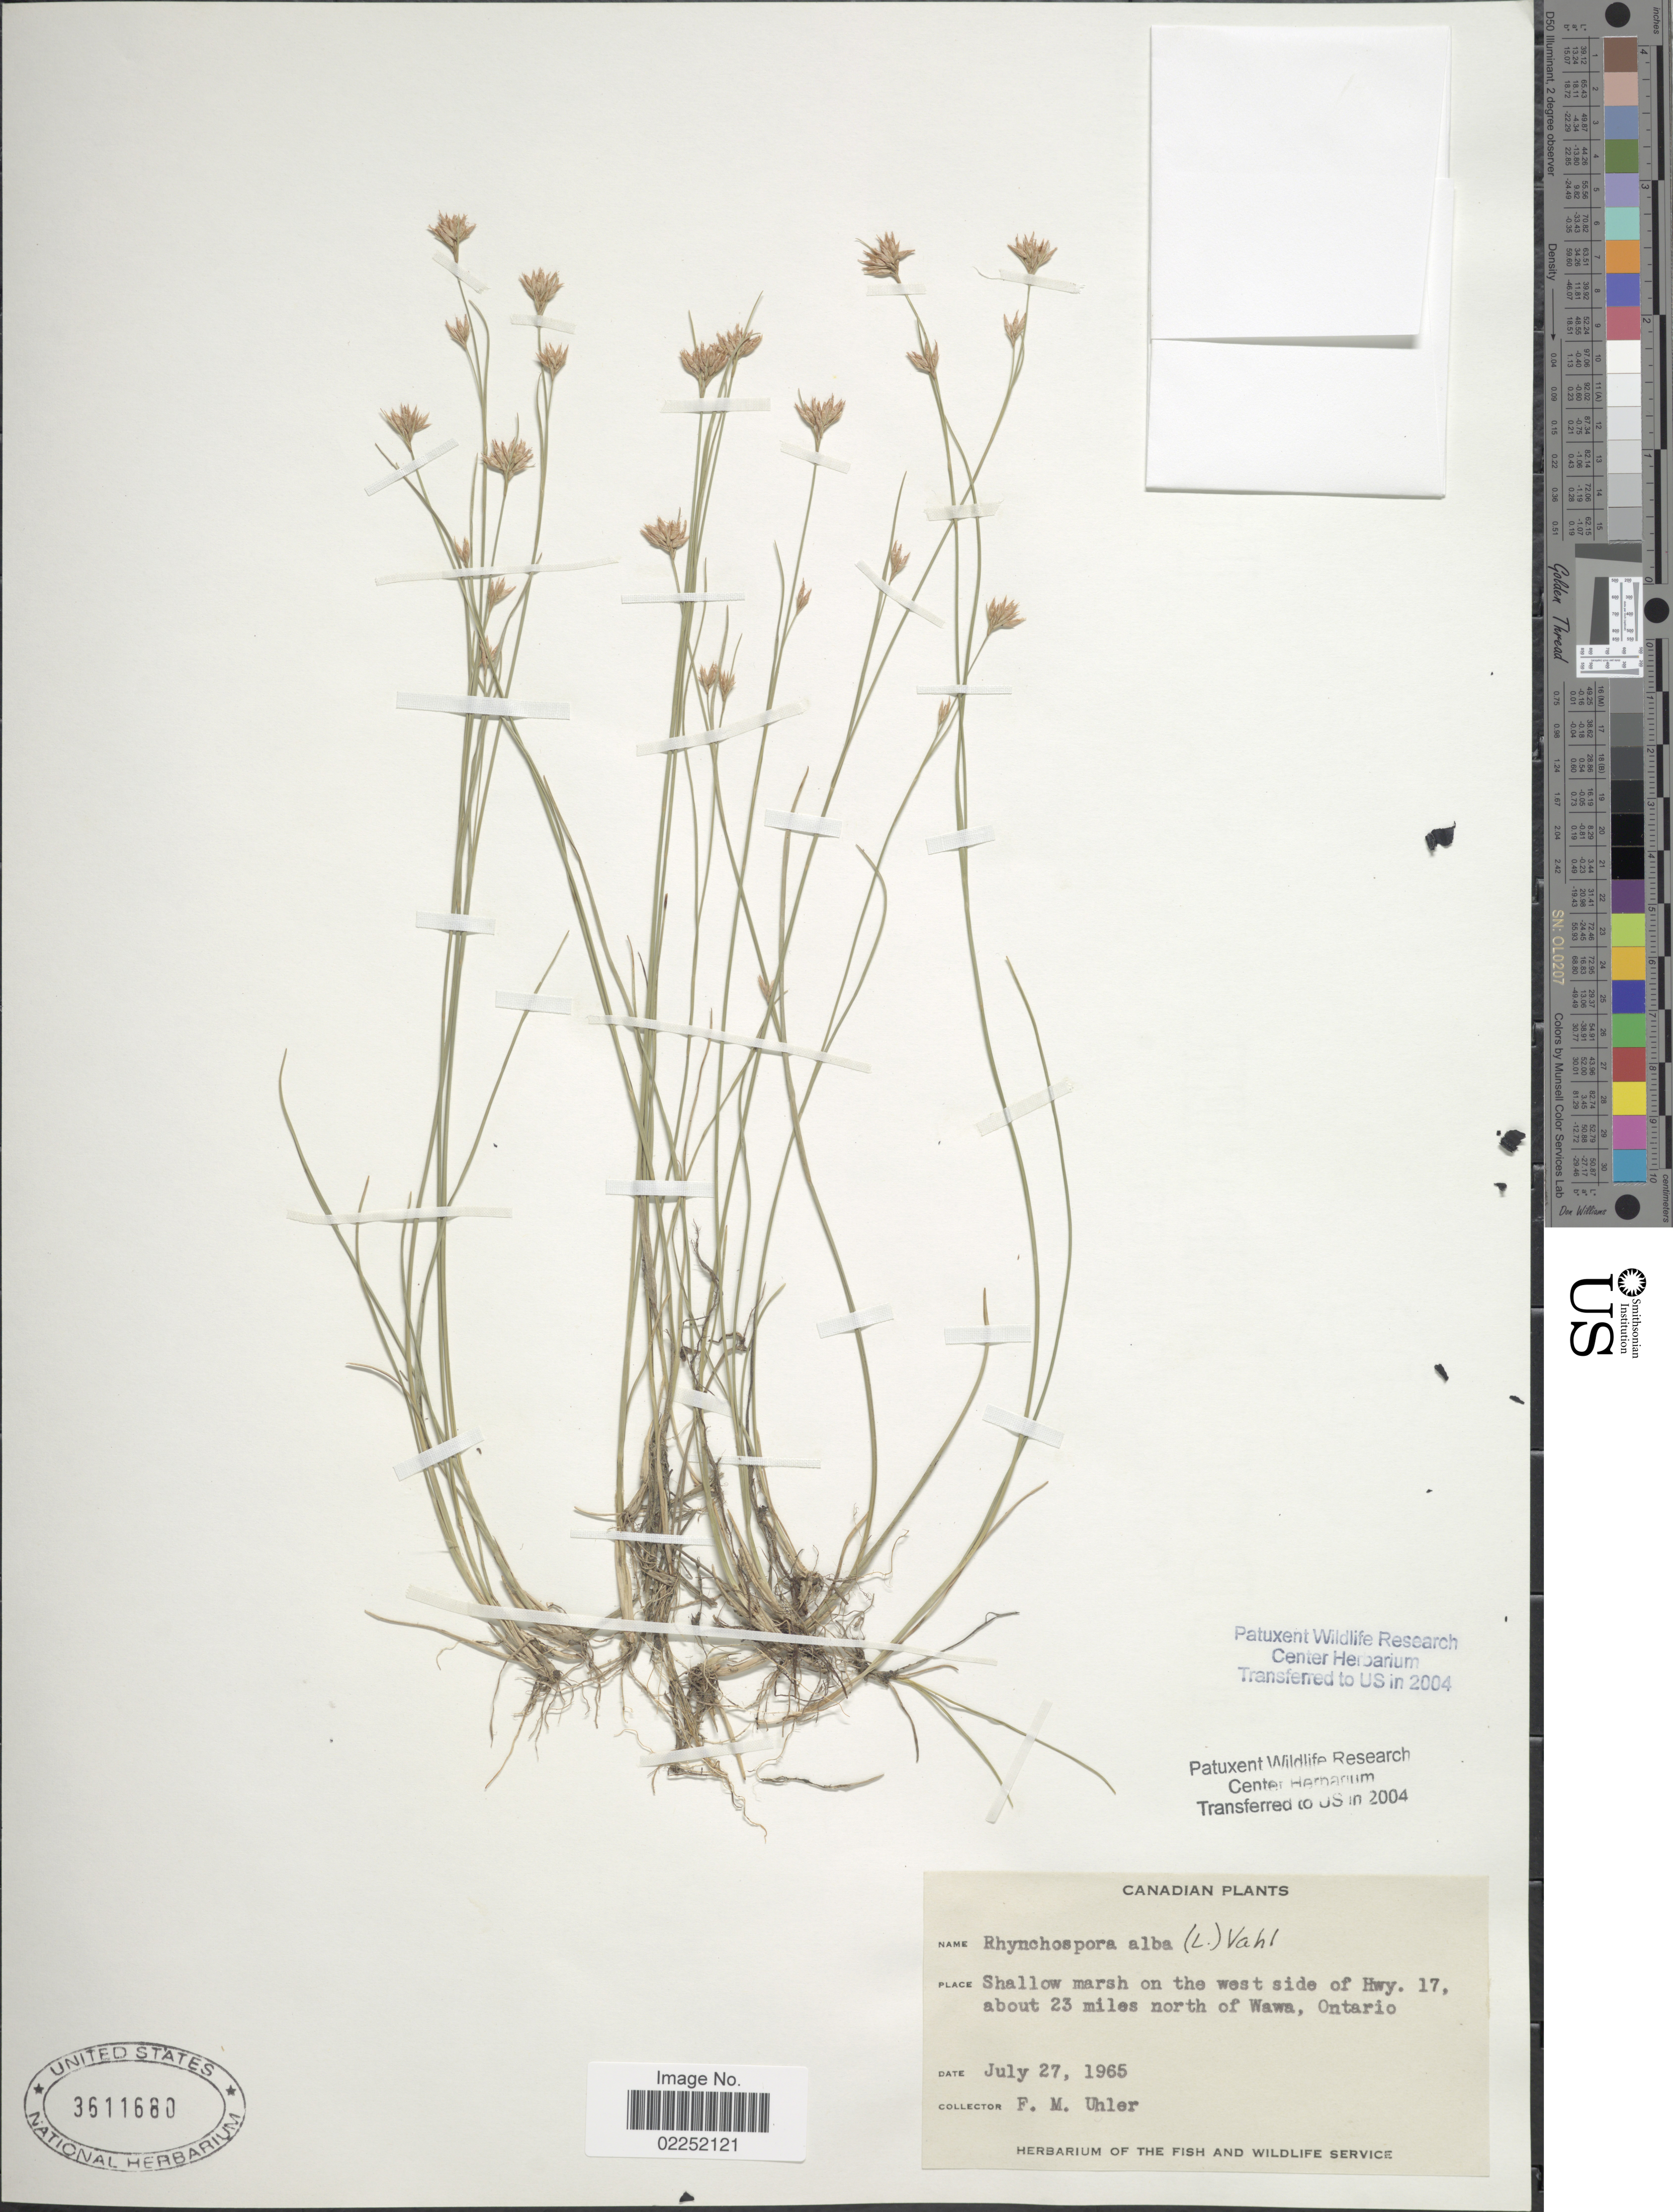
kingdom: Plantae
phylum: Tracheophyta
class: Liliopsida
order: Poales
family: Cyperaceae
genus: Rhynchospora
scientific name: Rhynchospora alba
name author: (L.) Vahl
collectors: F. M. Uhler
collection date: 1965-07-27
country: Canada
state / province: Ontario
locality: Shallow marsh on the west side of Hwy. 17, about 23 miles north of Wawa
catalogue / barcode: US 3611680